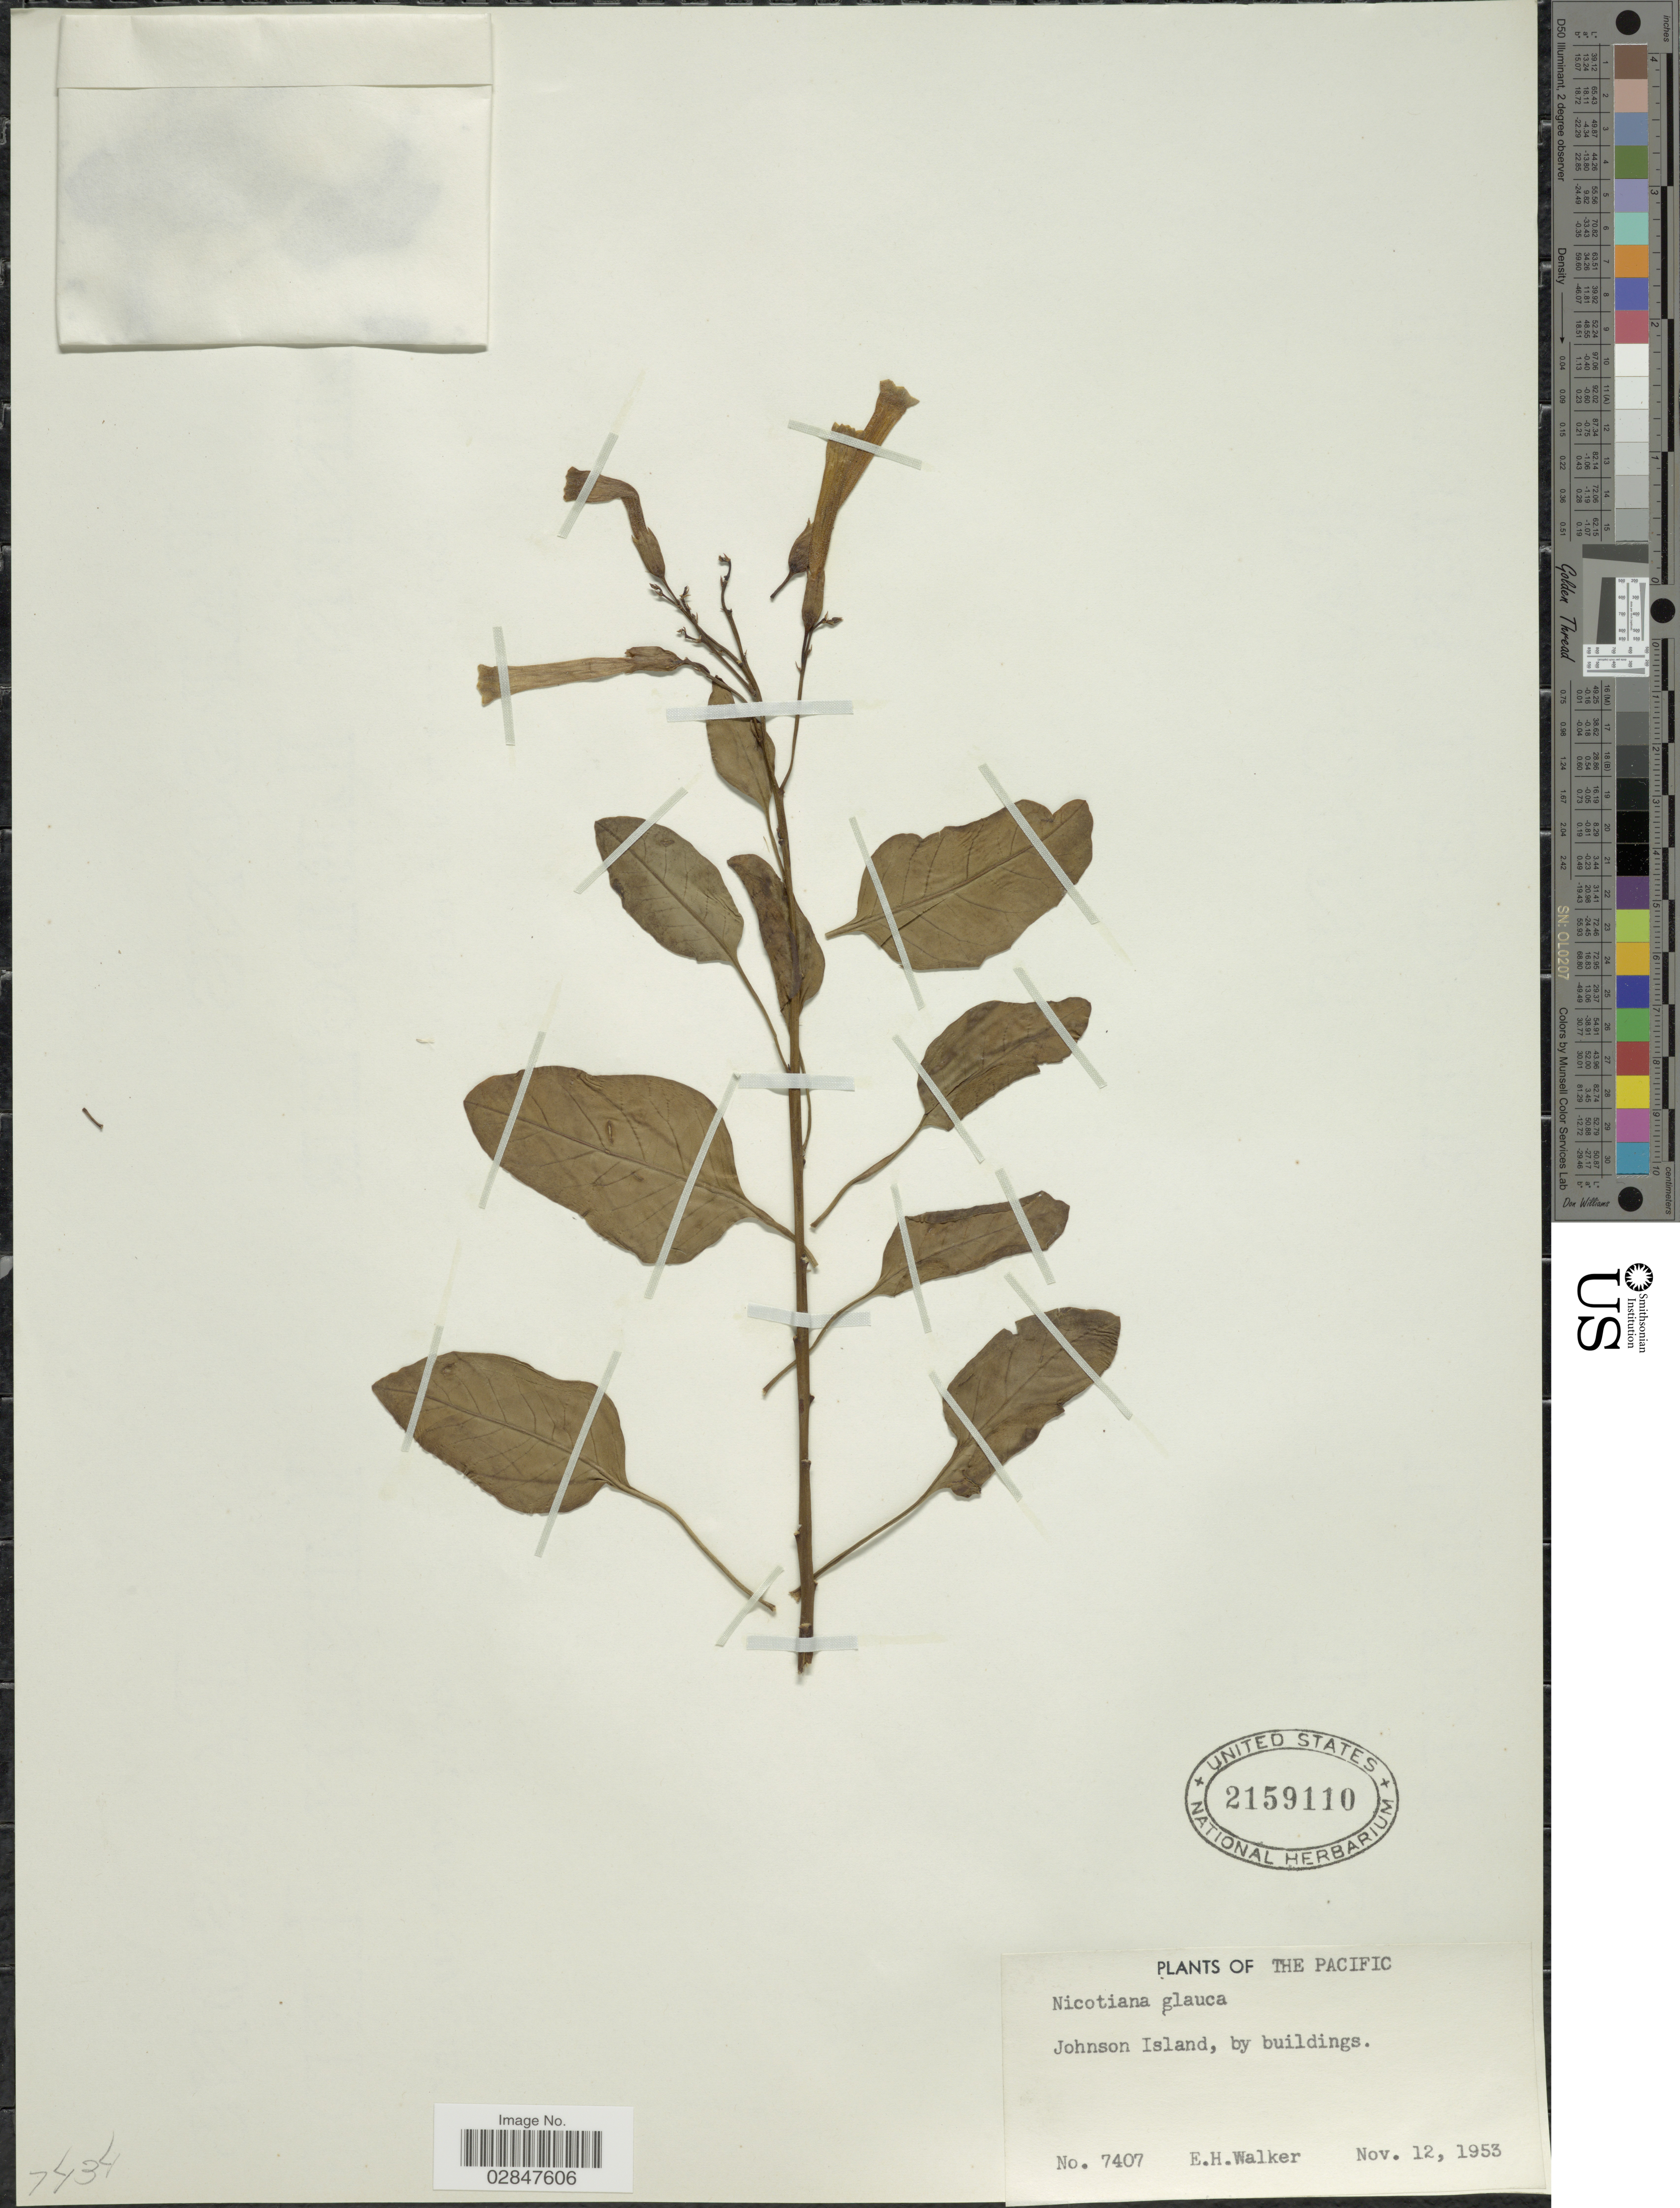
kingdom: Plantae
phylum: Tracheophyta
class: Magnoliopsida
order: Solanales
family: Solanaceae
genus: Nicotiana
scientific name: Nicotiana glauca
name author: Graham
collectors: E. H. Walker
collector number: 7407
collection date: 1953-11-12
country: U.S. Administered Pacific Islands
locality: The Pacific. Johnson Island, by buildings.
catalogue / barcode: US 2159110